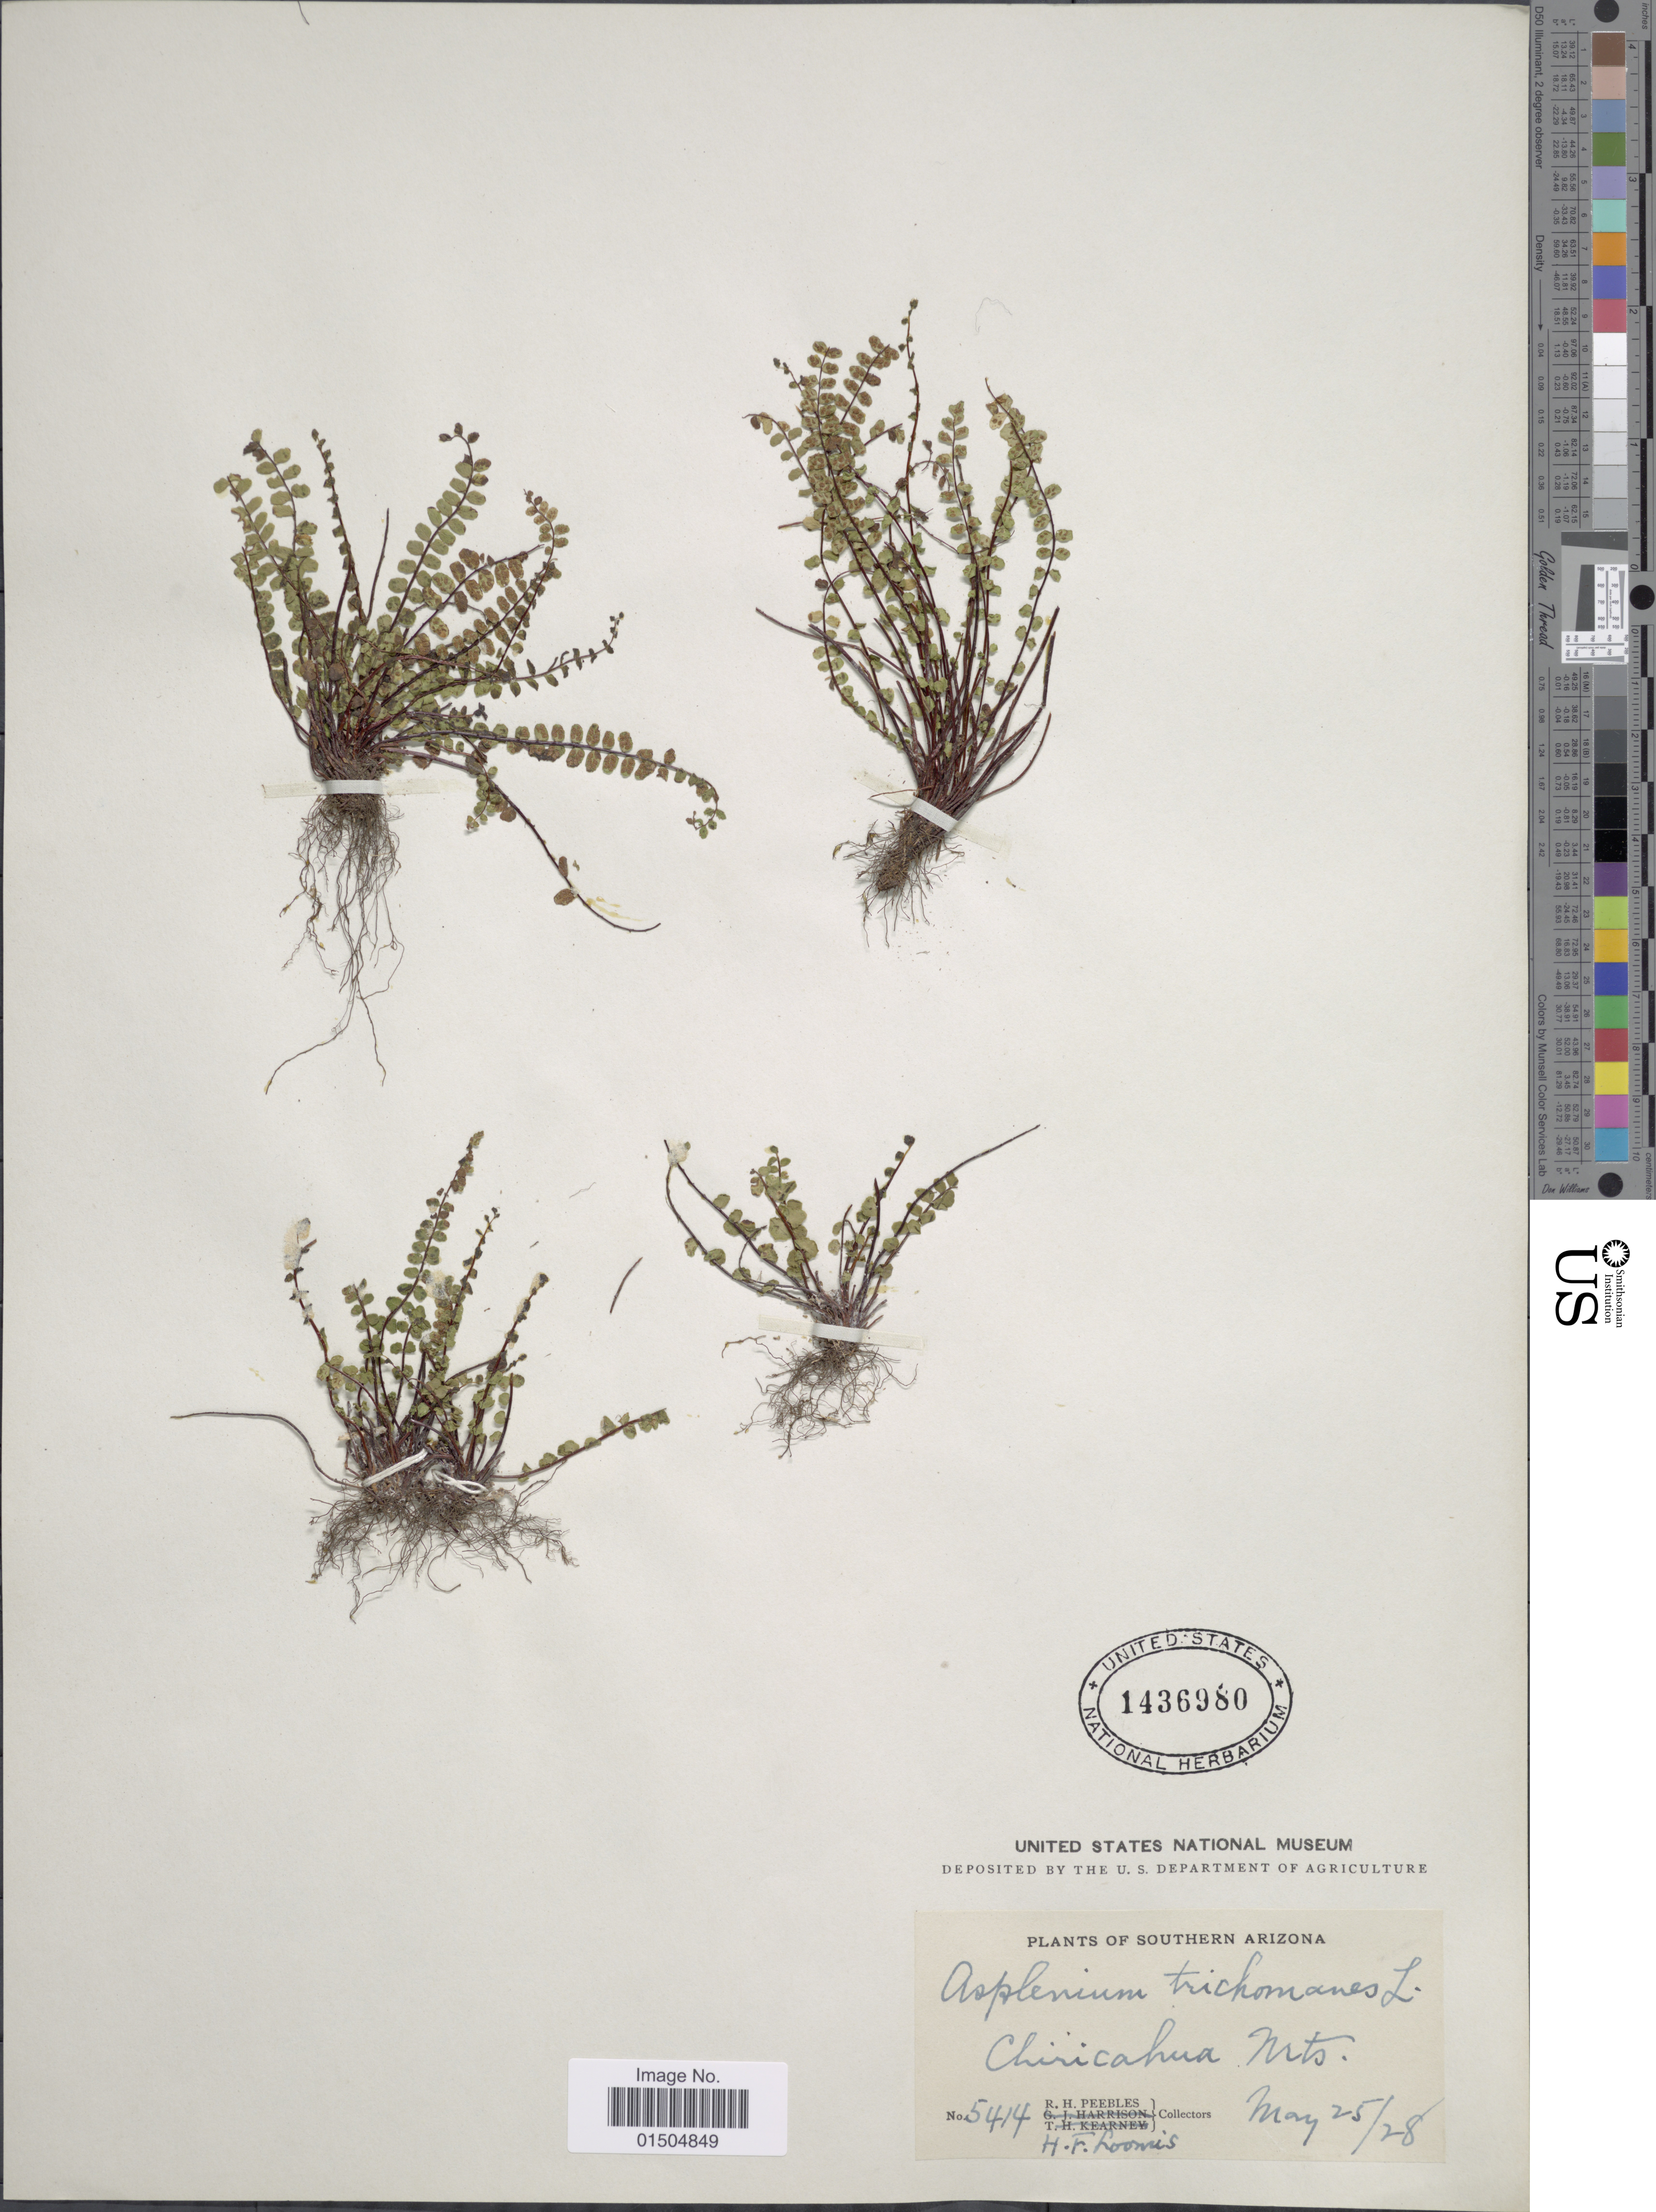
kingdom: Plantae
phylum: Tracheophyta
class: Polypodiopsida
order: Polypodiales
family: Aspleniaceae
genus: Asplenium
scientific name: Asplenium trichomanes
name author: L.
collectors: R. H. Peebles & H. F. Loomis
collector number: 5414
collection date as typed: Transcribed d/m/y: 25/5/28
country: United States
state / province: Arizona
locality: Southern Arizona. Chiricahua Mts.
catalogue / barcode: US 1436980